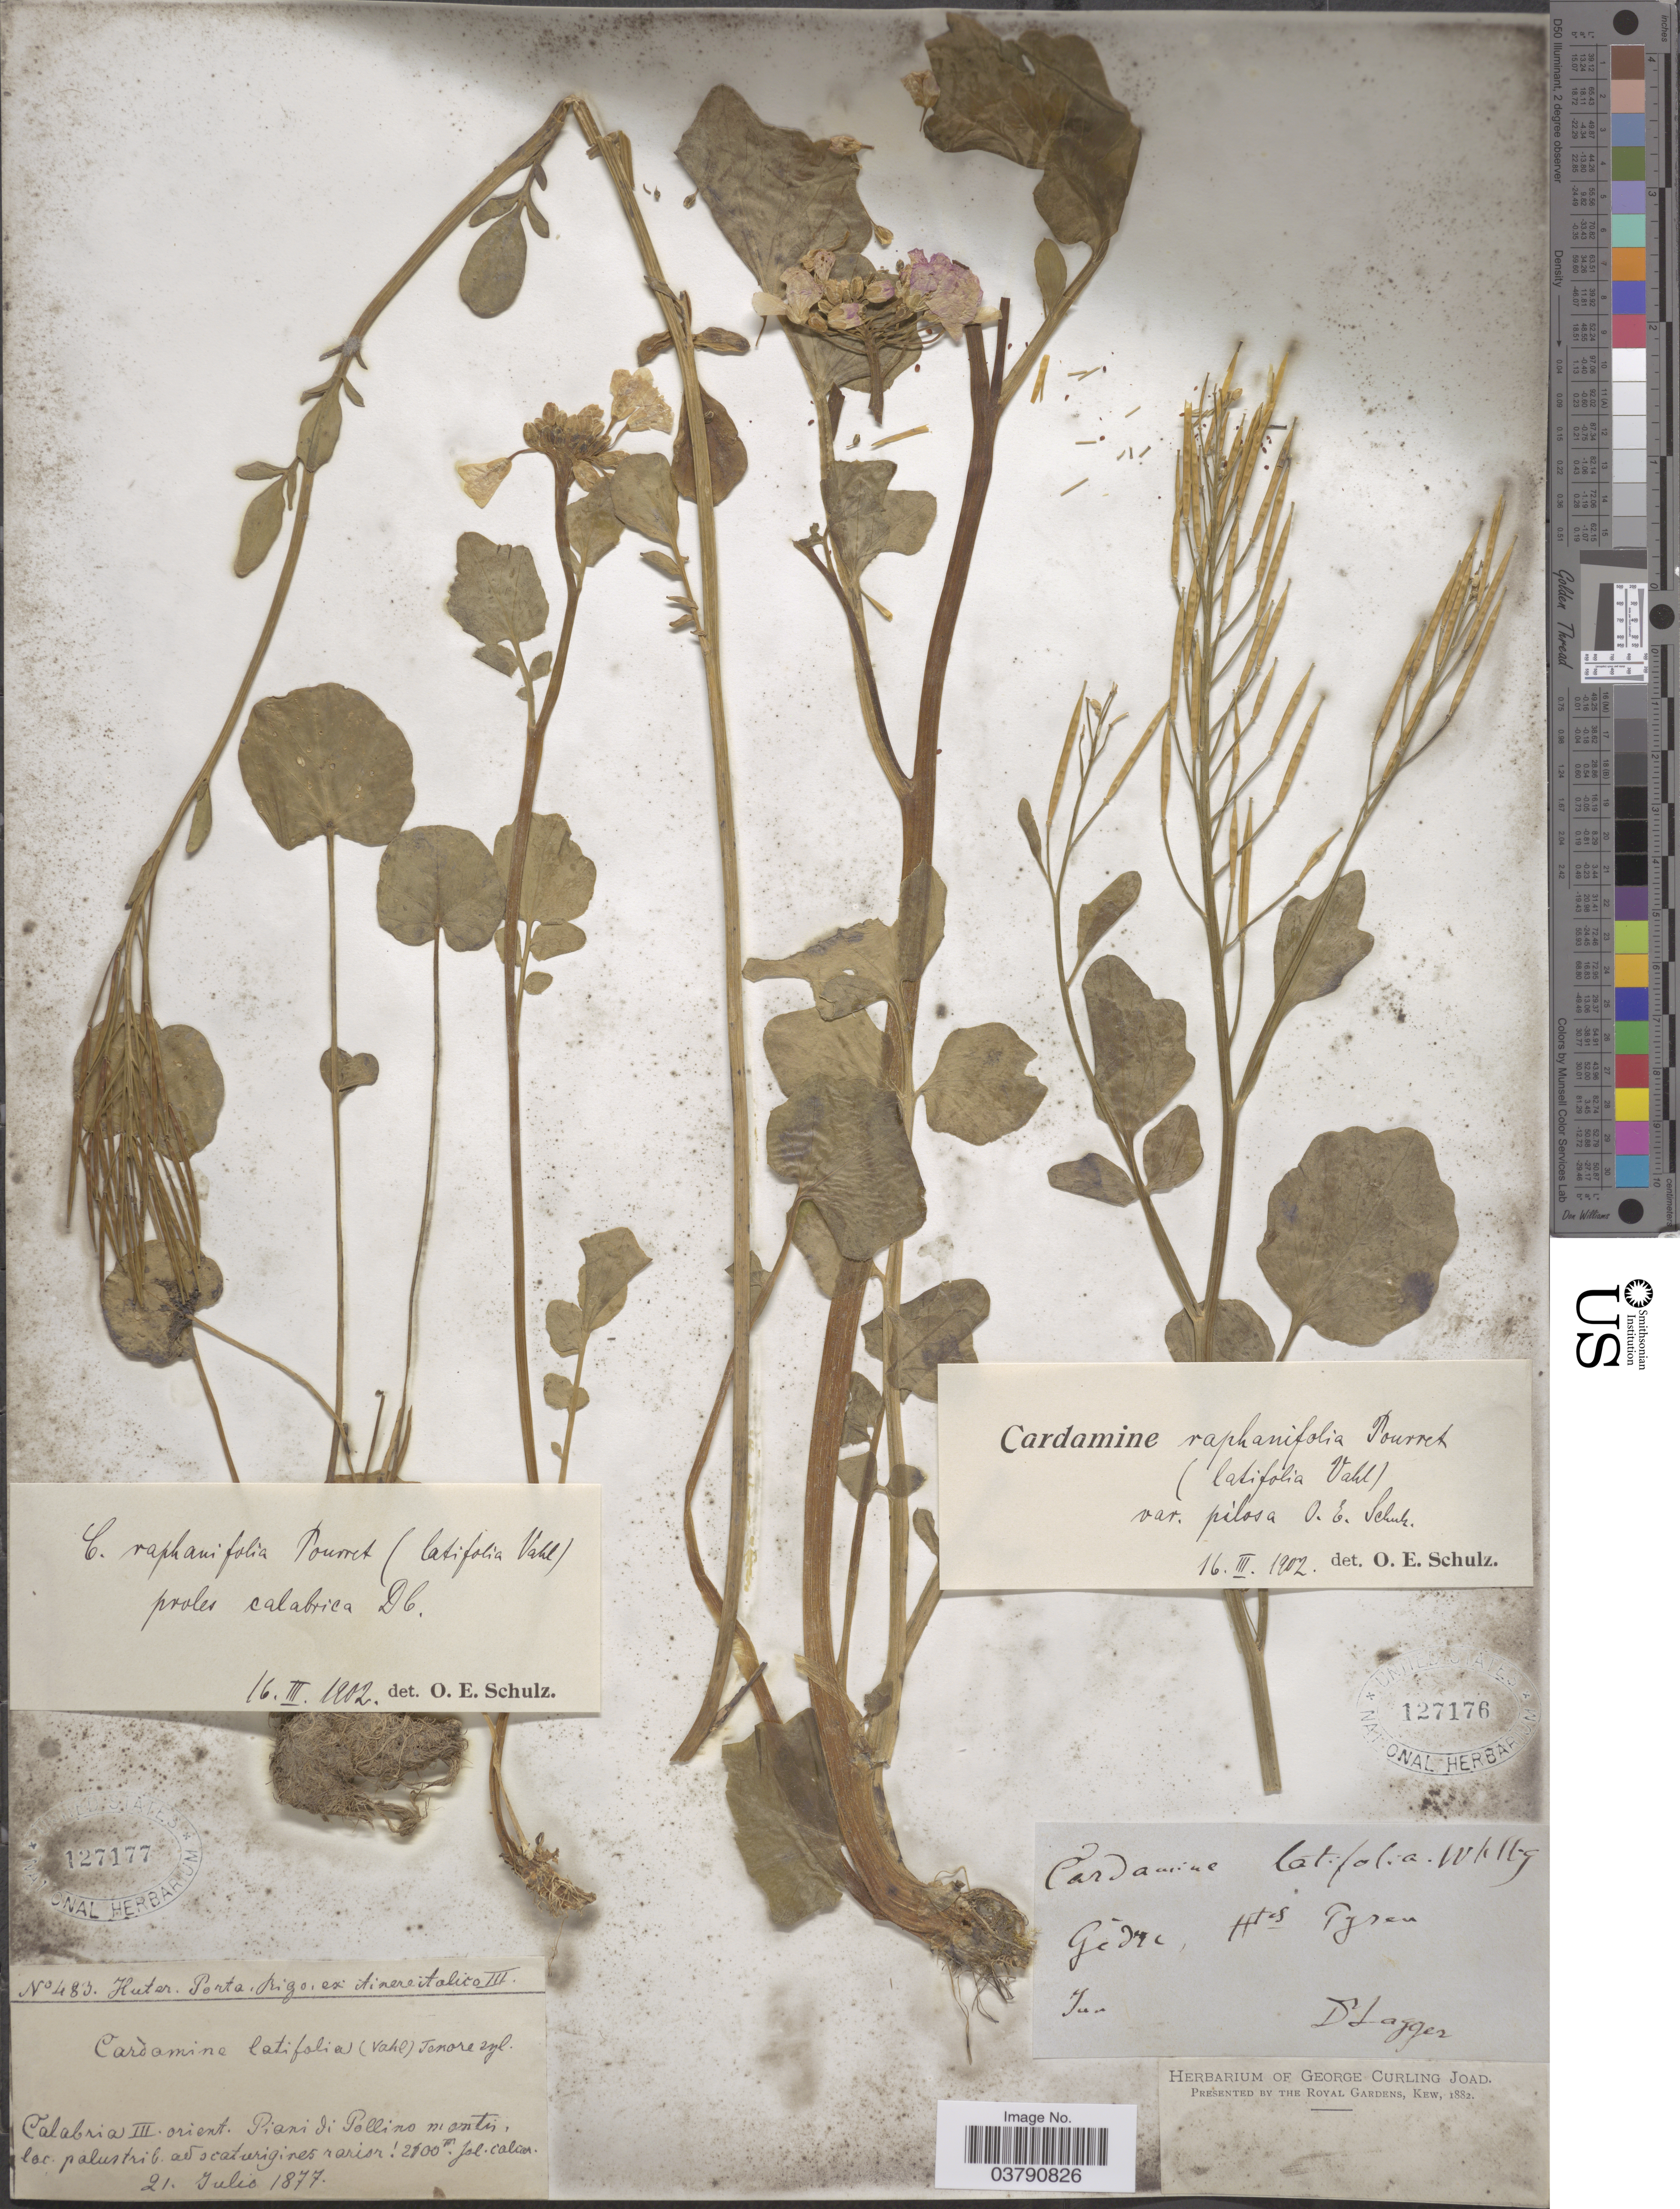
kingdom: Plantae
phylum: Tracheophyta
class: Magnoliopsida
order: Brassicales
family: Brassicaceae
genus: Cardamine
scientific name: Cardamine raphanifolia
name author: Pourr.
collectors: -. Huter, -- Porta & -- Rigo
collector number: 483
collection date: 1877-07-21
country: Italy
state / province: Calabria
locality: Calabria III. orient. Piani di Pollino montis.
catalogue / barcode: US 127177-2